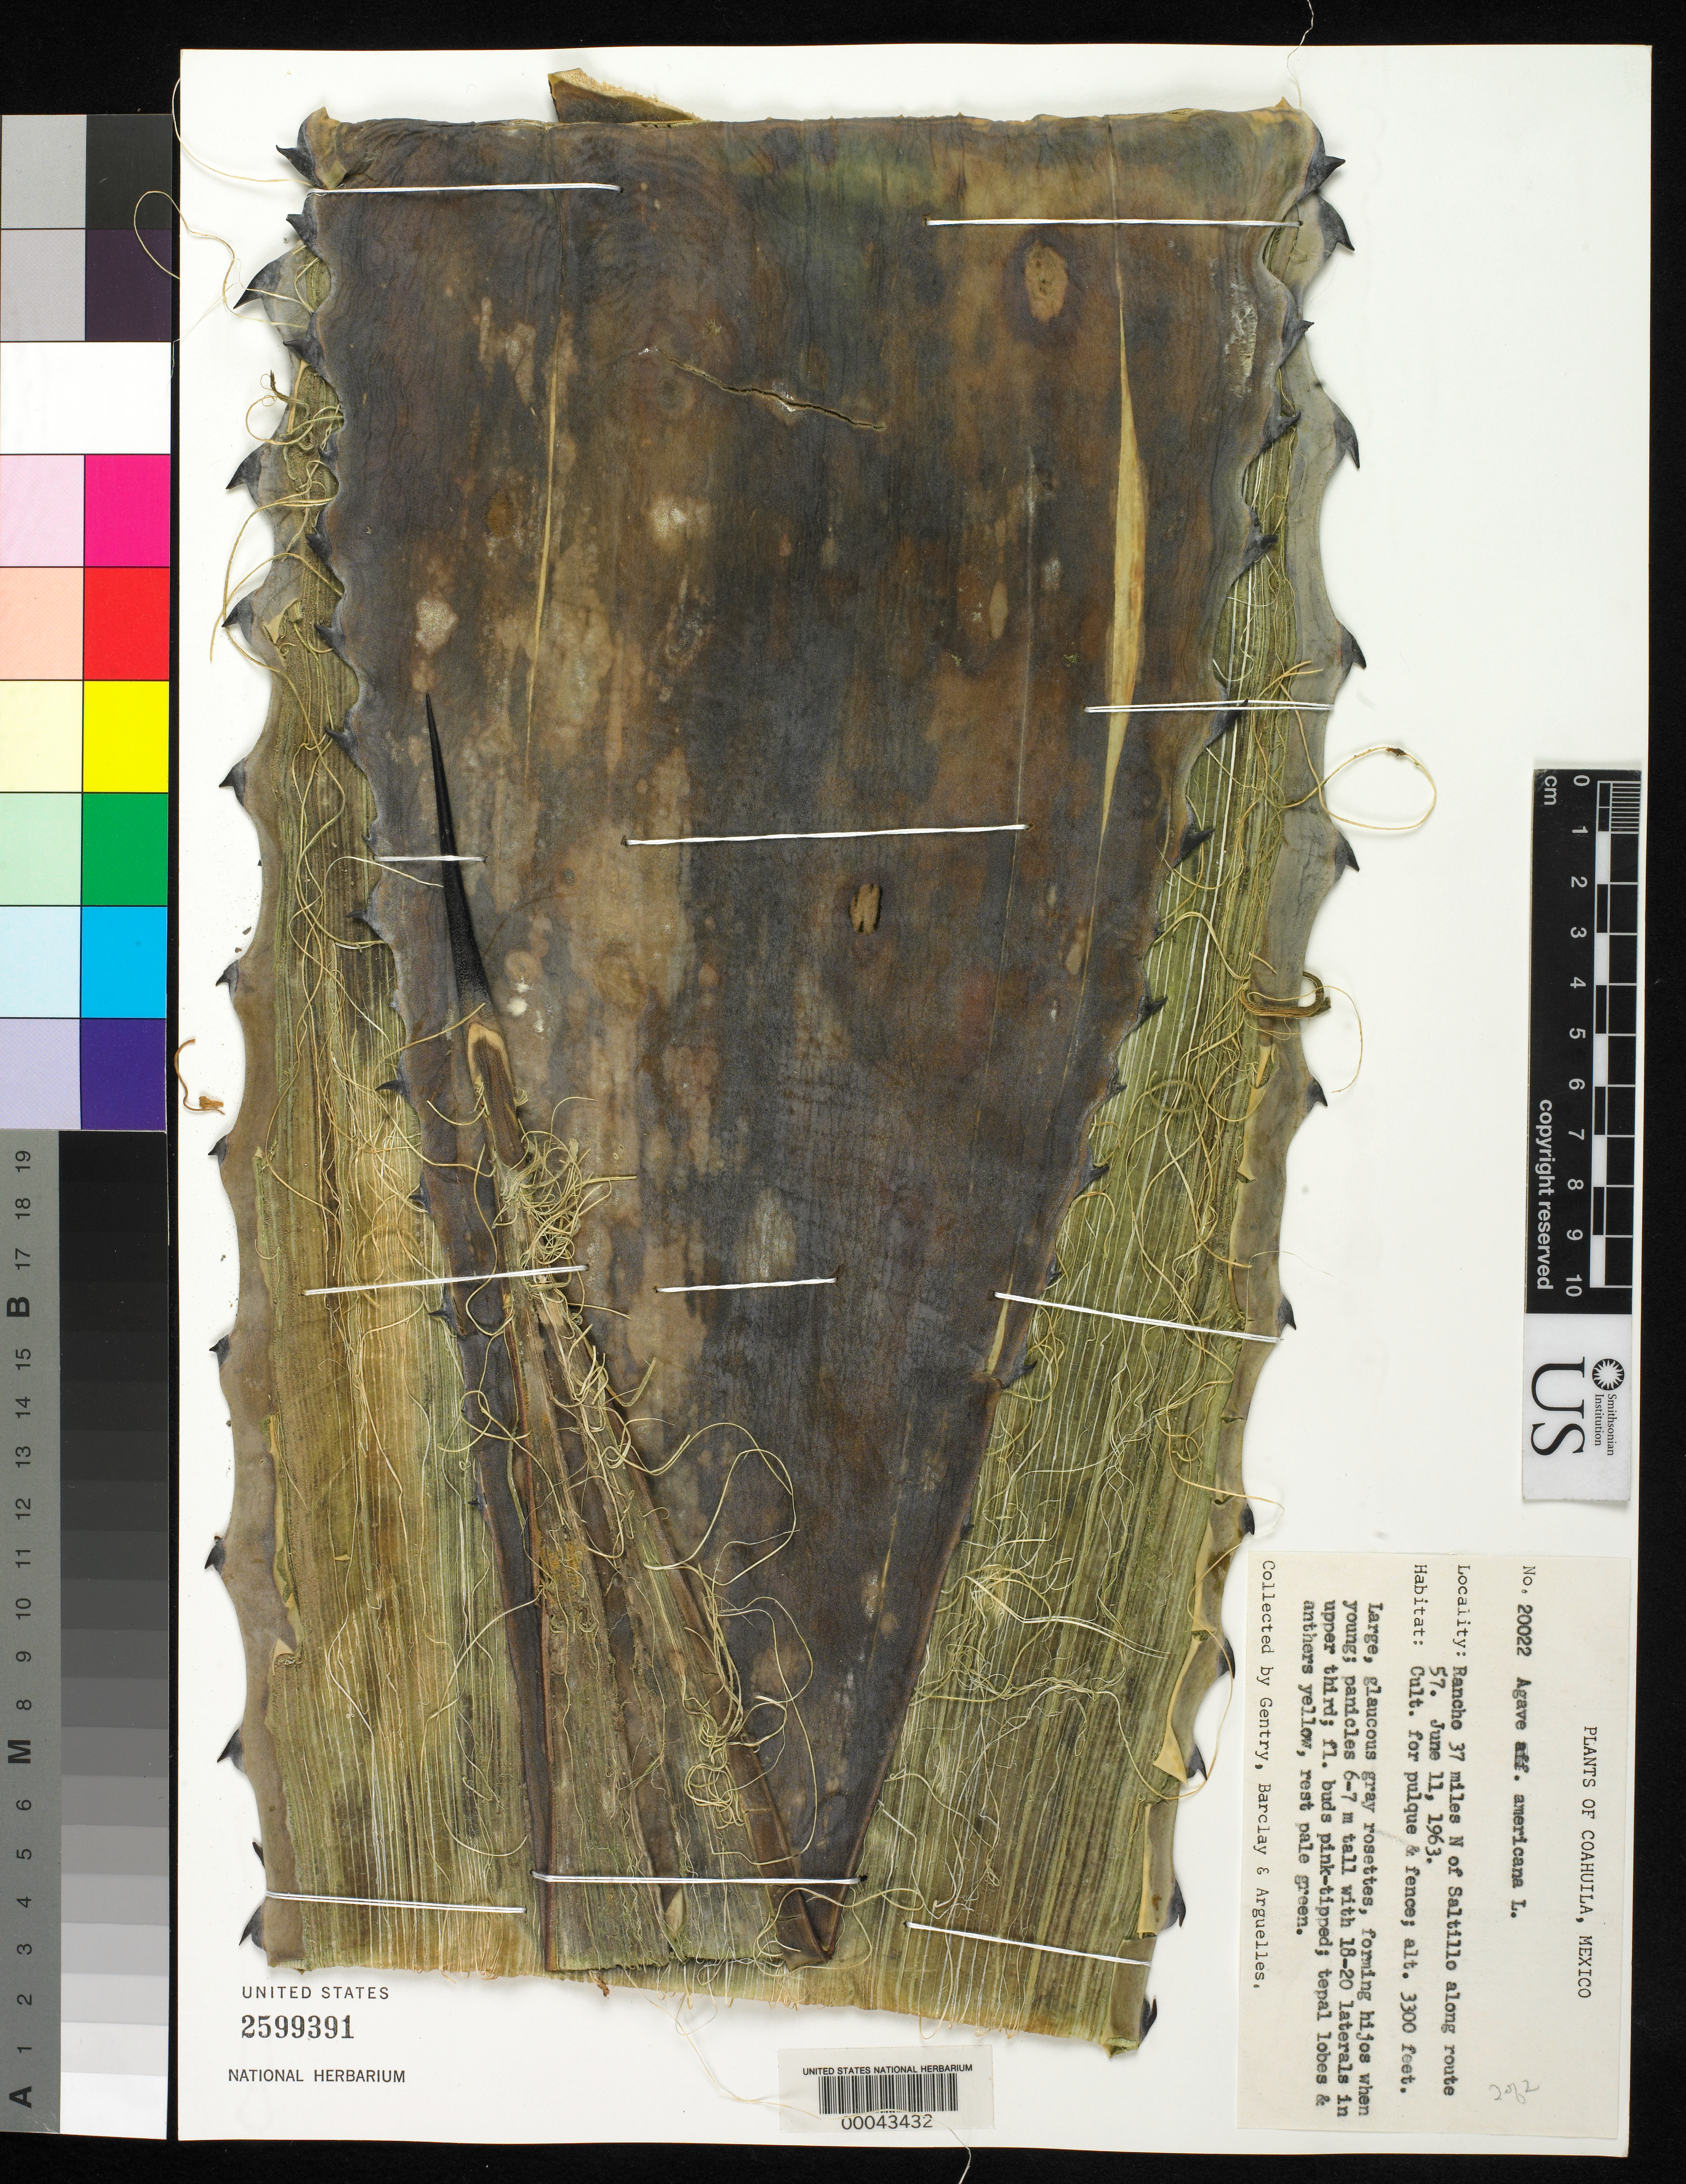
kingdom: Plantae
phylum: Tracheophyta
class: Liliopsida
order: Asparagales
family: Asparagaceae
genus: Agave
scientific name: Agave americana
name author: L.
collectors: H. S. Gentry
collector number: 20022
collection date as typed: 11 Jun 1963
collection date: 1963-06-11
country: Mexico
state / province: Coahuila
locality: Rancho 37 mi N of Saltillo along route 57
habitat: Cult. for pulque & fence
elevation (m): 1006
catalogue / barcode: US 2599391